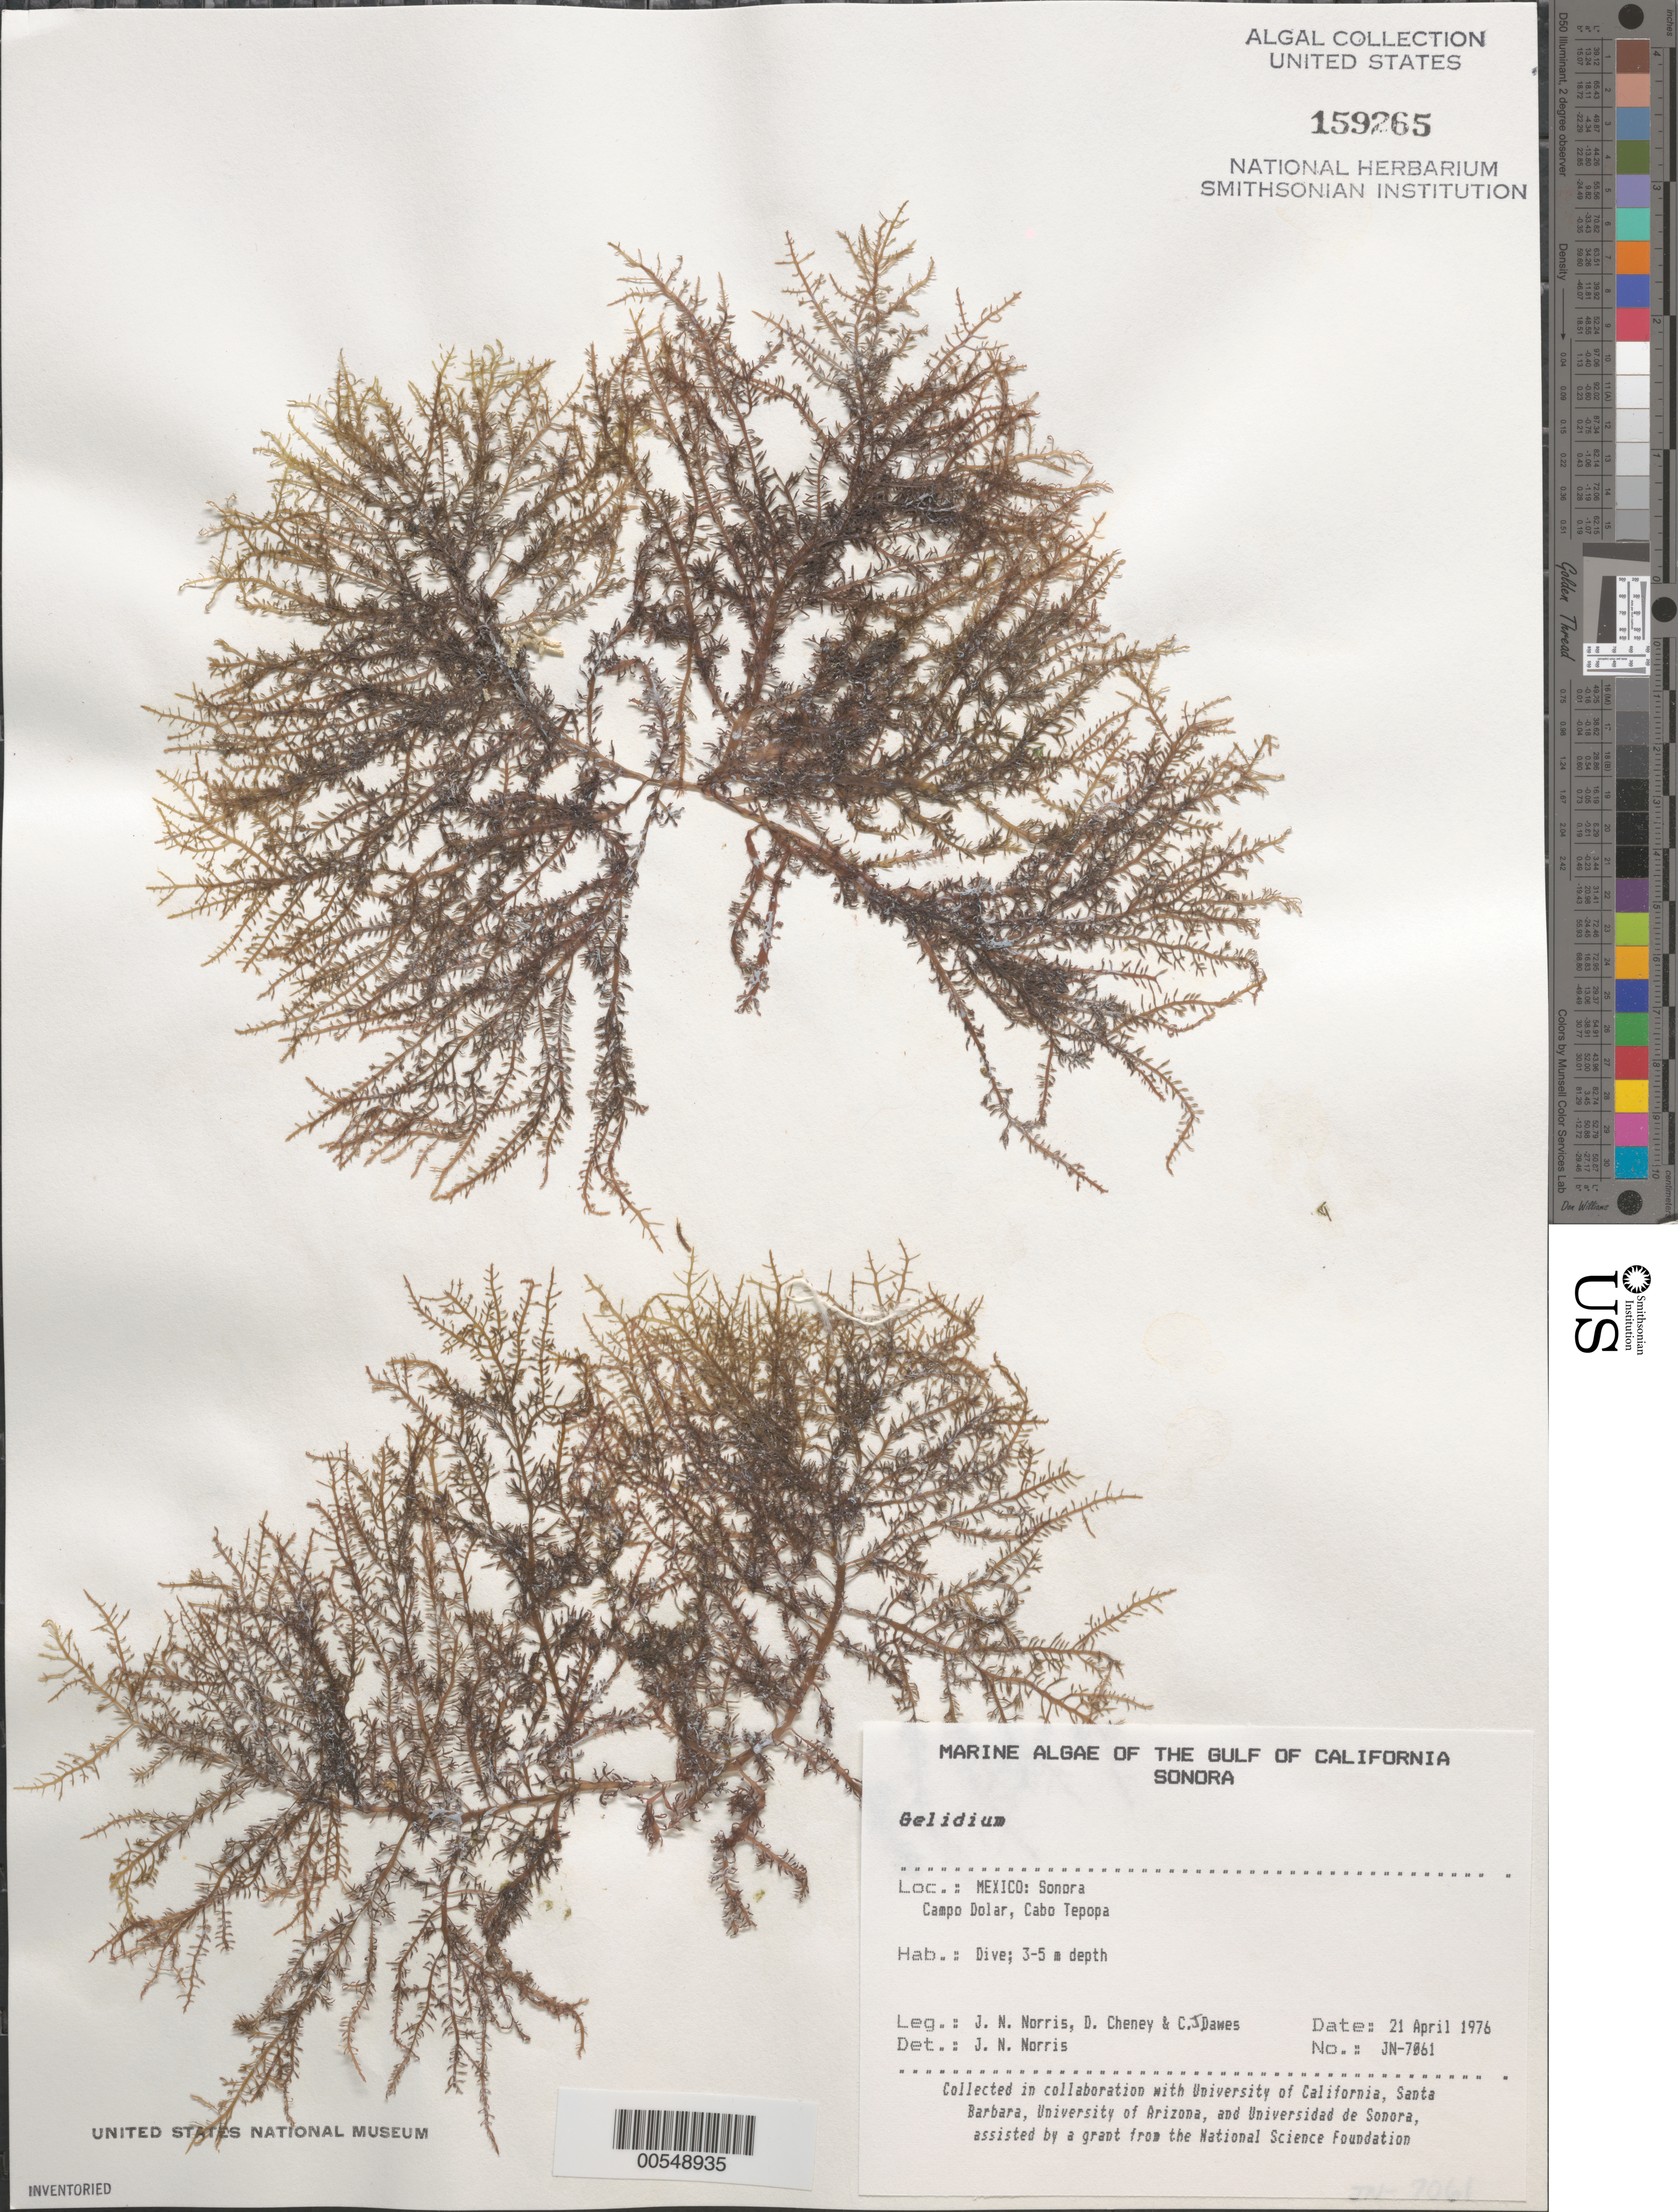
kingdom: Plantae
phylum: Rhodophyta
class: Florideophyceae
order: Gelidiales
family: Gelidiaceae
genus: Gelidium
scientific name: Gelidium sp.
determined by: Norris, James N.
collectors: J. N. Norris, D. Cheney & C. Dawes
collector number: JN-7061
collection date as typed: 21 Apr 1976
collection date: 1976-04-21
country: Mexico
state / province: Sonora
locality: Campo Dolar, Cabo Tepopa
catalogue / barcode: US 159265